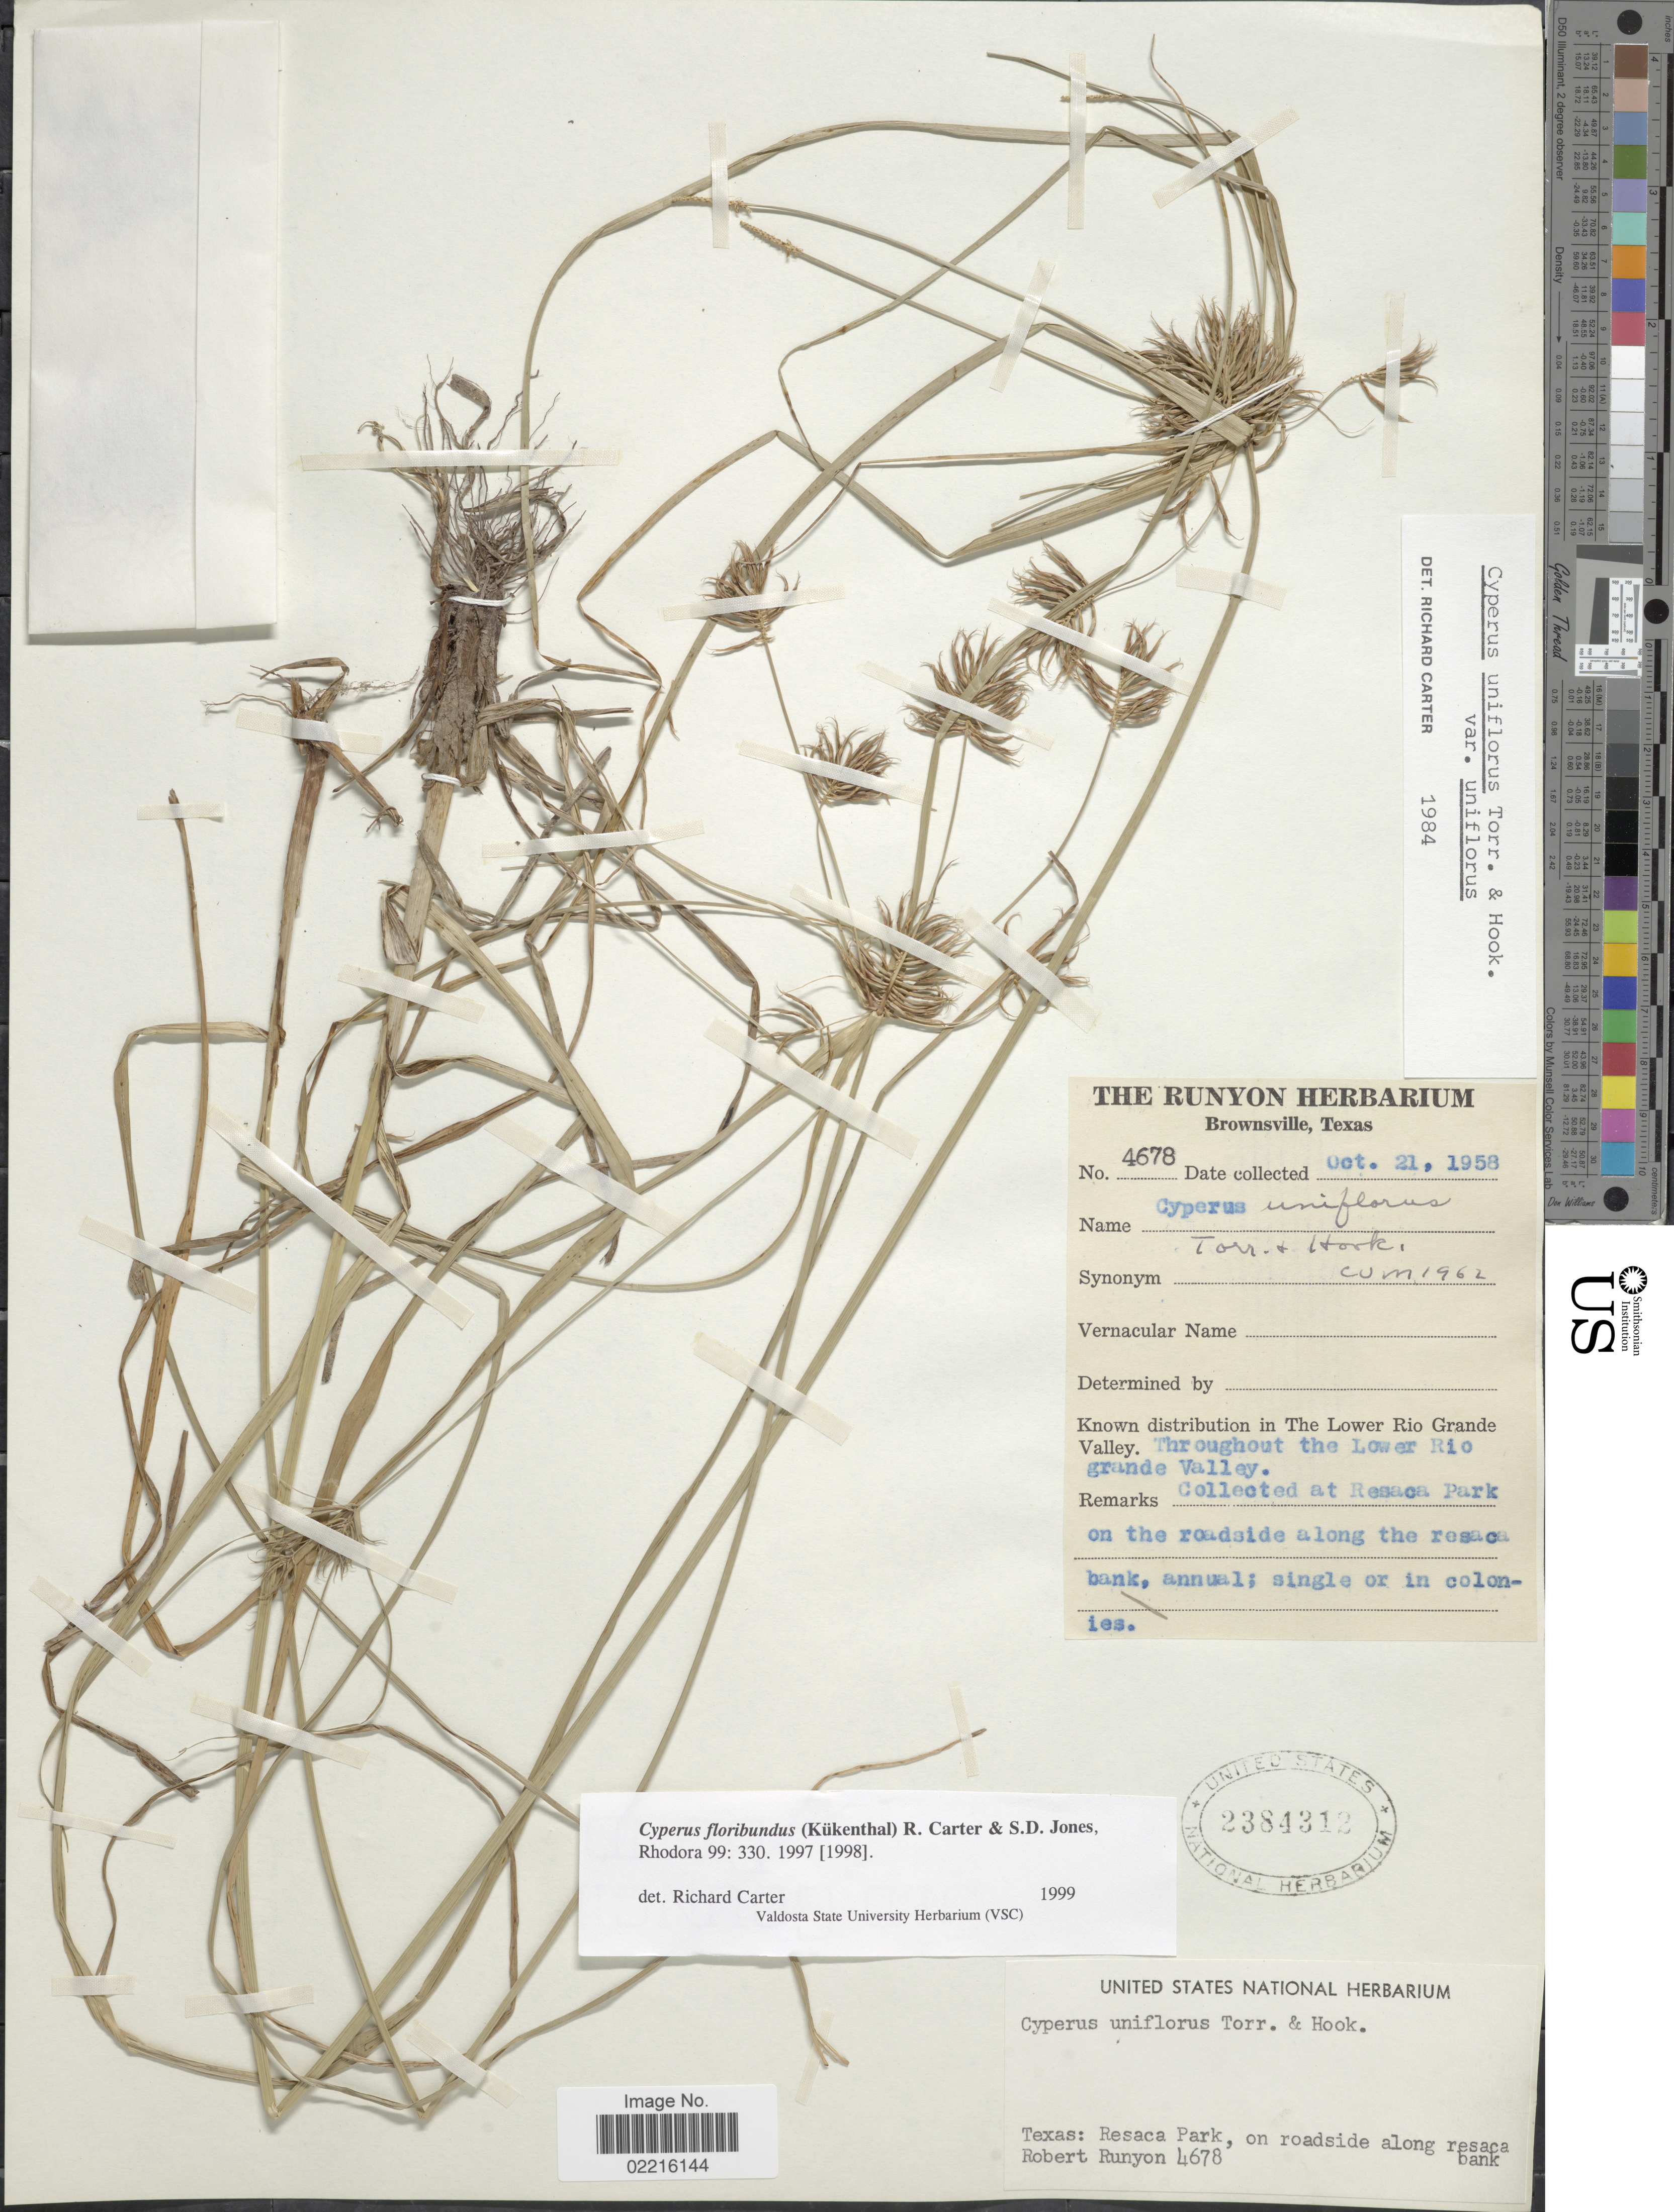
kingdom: Plantae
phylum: Tracheophyta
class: Liliopsida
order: Poales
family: Cyperaceae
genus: Cyperus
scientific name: Cyperus floribundus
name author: (Kük.) R. Carter & S.D. Jones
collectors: R. Runyon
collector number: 4678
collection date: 1958-10-21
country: United States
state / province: Texas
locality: Resaca Park, on roadside along Resaca Park. The Lower Rio Grande Valley. Throughout the Lower Rio Grande Valley. Collected at Resaca Park on the roadside along the resaca bank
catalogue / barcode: US 2384312